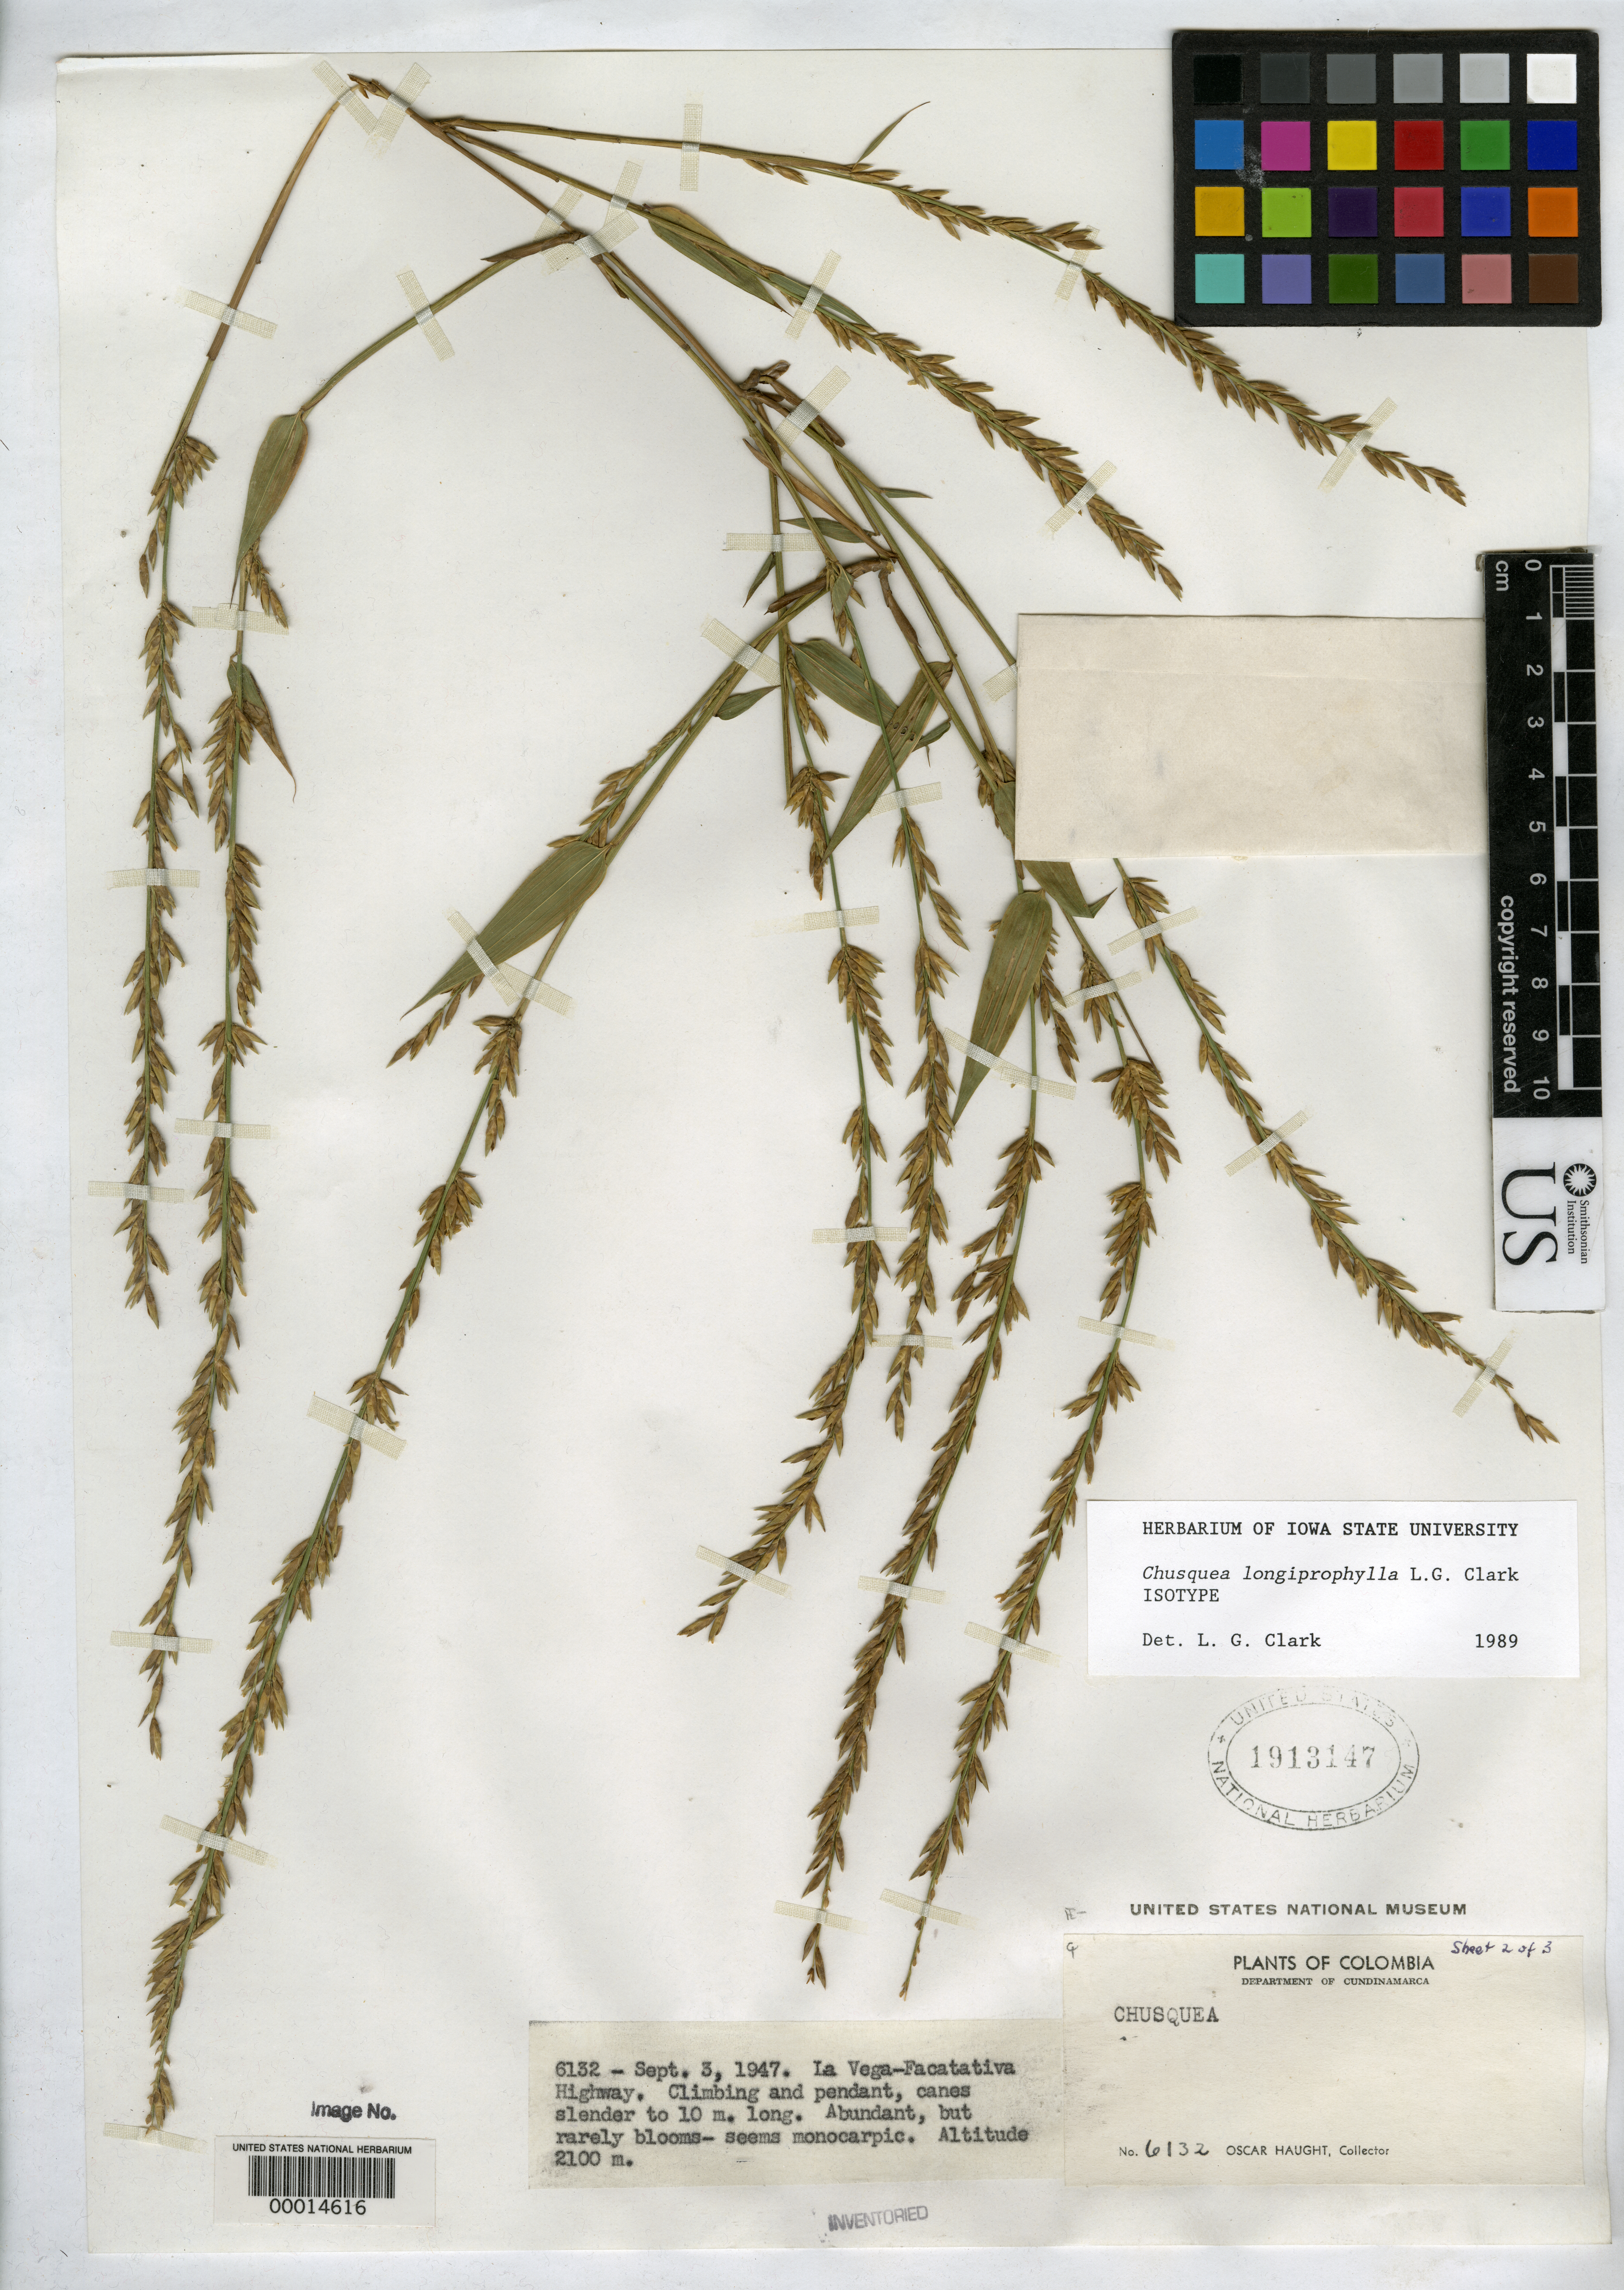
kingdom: Plantae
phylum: Tracheophyta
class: Liliopsida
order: Poales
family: Poaceae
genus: Chusquea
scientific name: Chusquea longiprophylla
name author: L.G. Clark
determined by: Clark, Lynn G., (ISC), Iowa State University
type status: Isotype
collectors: O. Haught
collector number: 6132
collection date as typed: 03 Sep 1947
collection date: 1947-09-03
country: Colombia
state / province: Cundinamarca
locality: La Vega-Facatativa Highway, Dept. Cundinamarca.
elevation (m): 2100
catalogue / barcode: US 1913147